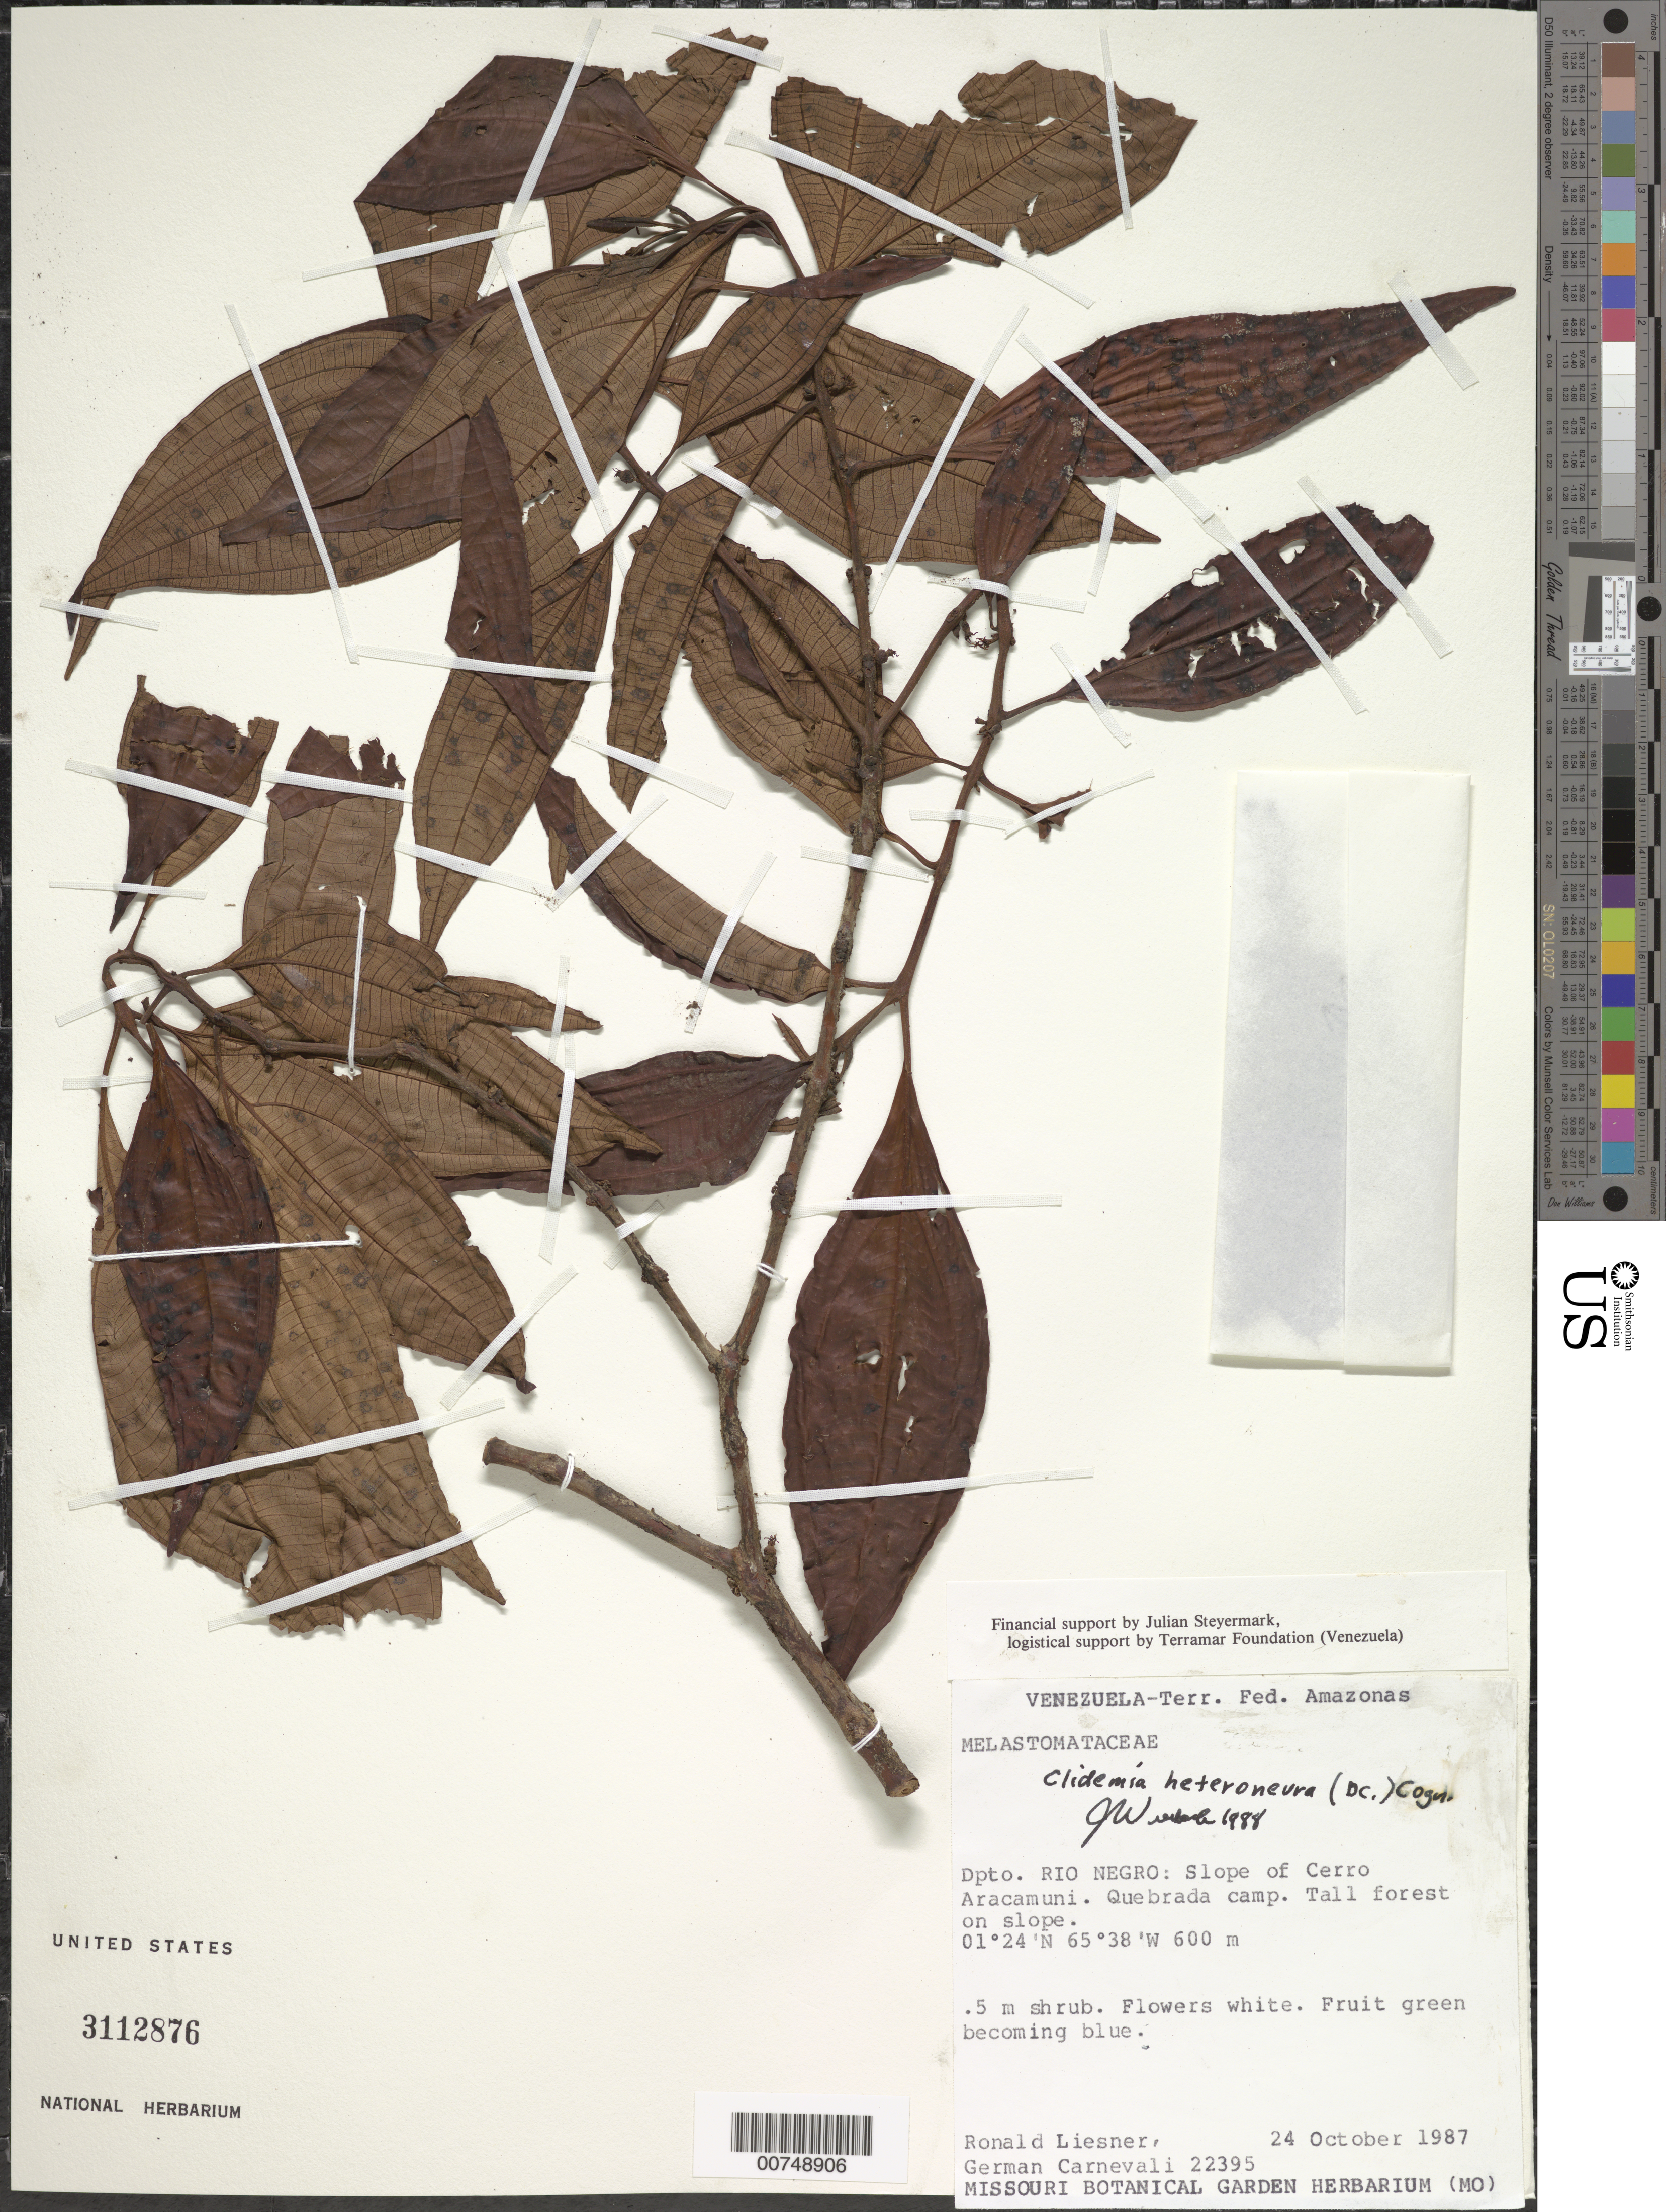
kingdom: Plantae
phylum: Tracheophyta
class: Magnoliopsida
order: Myrtales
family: Melastomataceae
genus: Clidemia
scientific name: Clidemia heteroneura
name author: (DC.) Cogn.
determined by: Wurdack, John J., (US), US (UNITED STATES)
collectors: R. L. Liesner & G. Carnevali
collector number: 22395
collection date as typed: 24-Oct-87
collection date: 1987-10-24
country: Venezuela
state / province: Amazonas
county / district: Río Negro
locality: Cerro Aracamuni, slope, Quebrada camp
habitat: Tall forest on slope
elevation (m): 600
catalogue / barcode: US 3112876